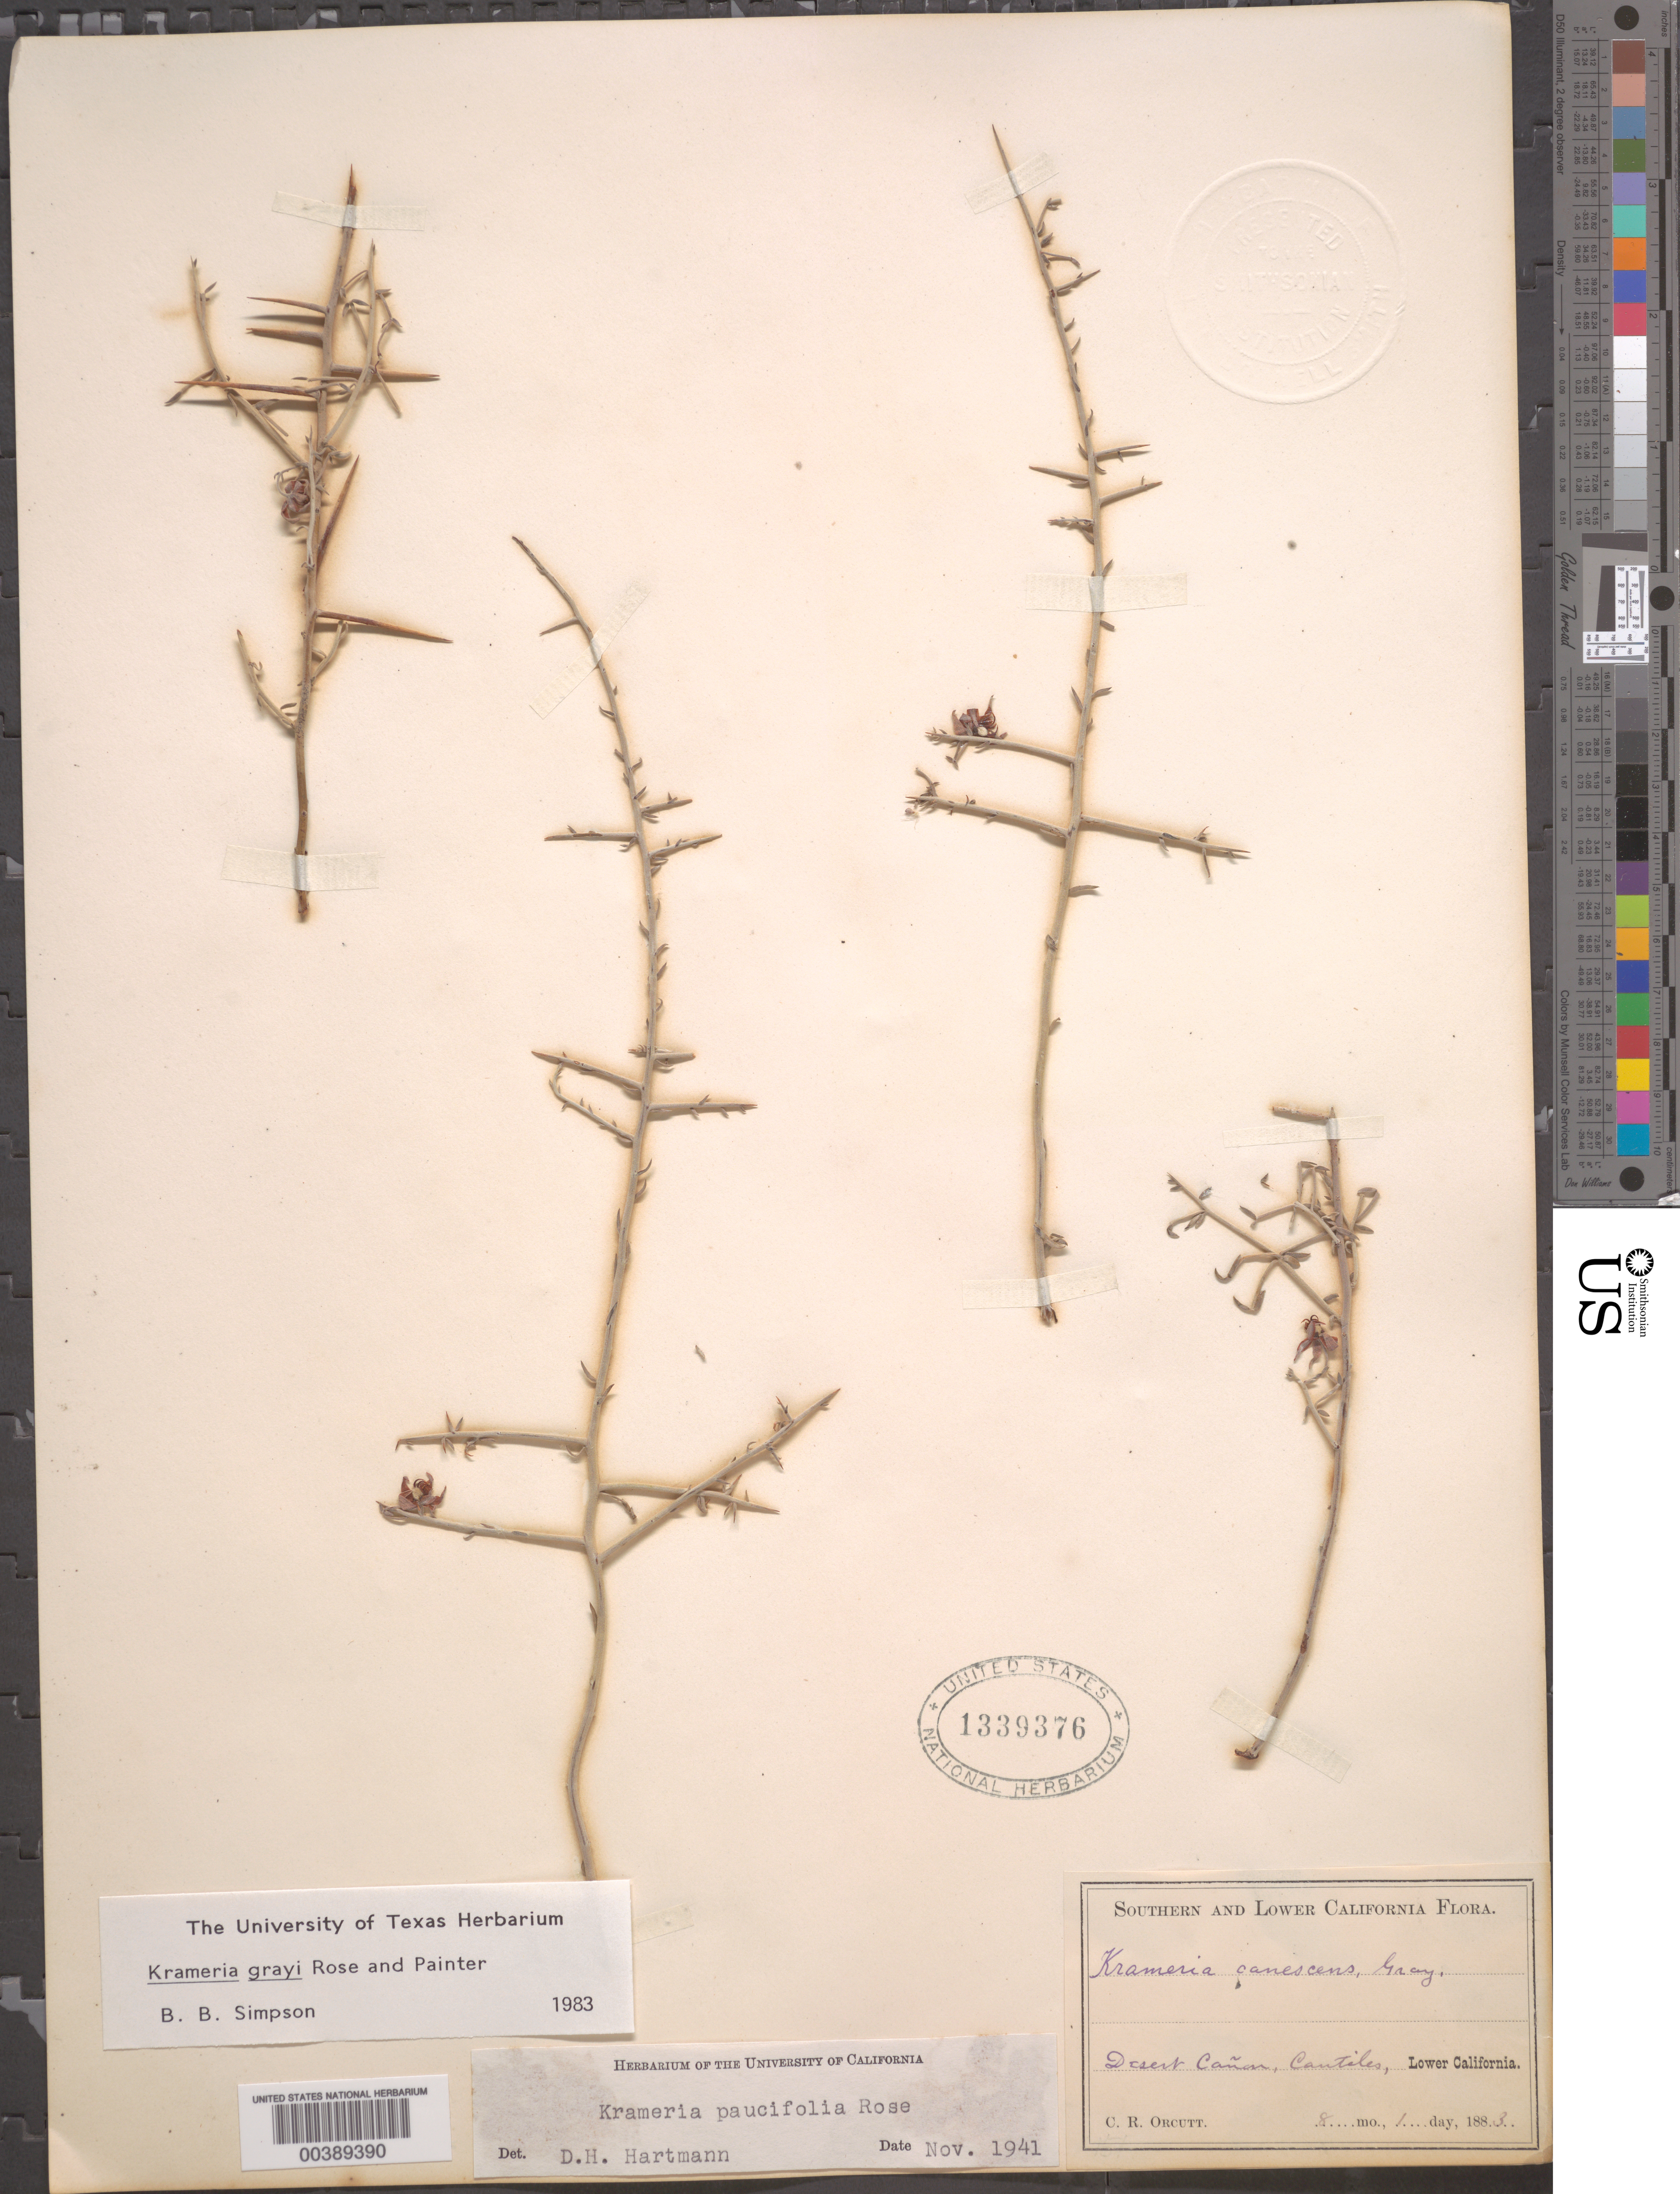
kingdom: Plantae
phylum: Tracheophyta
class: Magnoliopsida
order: Zygophyllales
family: Krameriaceae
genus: Krameria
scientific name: Krameria grayi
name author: Rose & J.H. Painter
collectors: C. R. Orcutt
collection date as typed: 01 Aug 1883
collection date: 1883-08-01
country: Mexico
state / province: Baja California Norte / Baja California Sur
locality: Cantiles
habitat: Desert canyon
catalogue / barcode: US 1339376